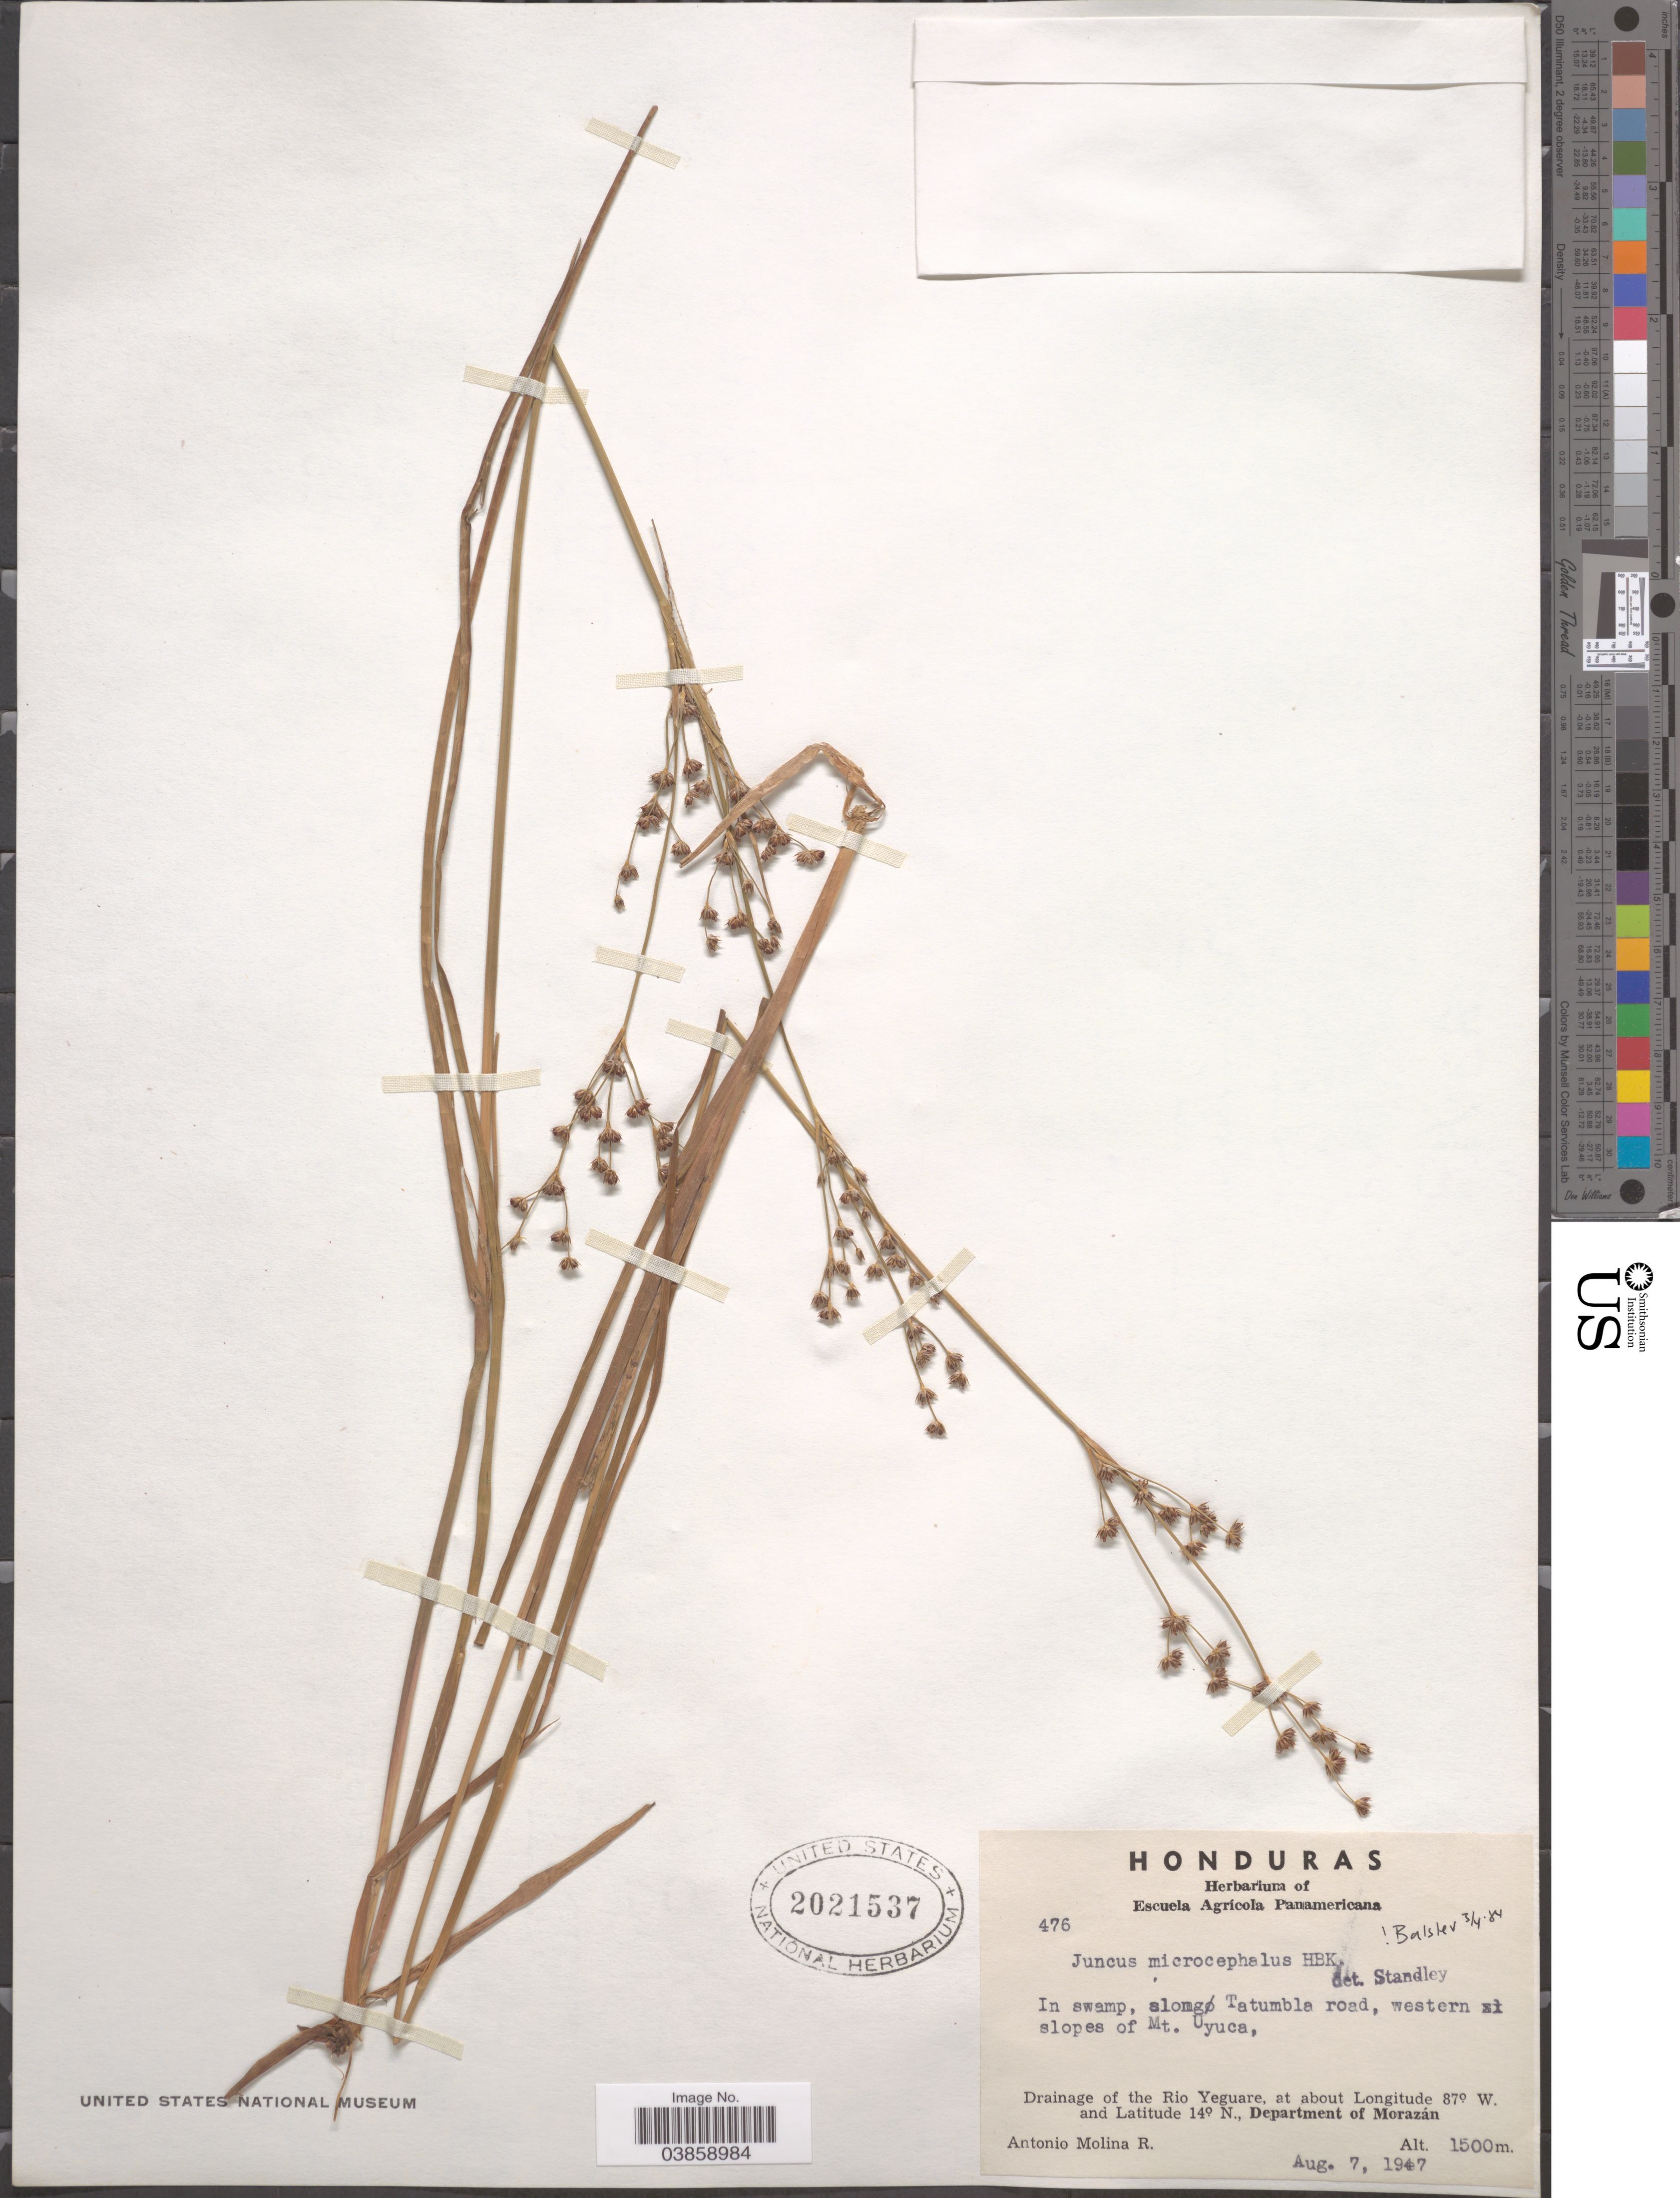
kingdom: Plantae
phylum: Tracheophyta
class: Liliopsida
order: Poales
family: Juncaceae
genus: Juncus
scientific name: Juncus microcephalus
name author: Kunth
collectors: A. Molina R.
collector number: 476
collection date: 1947-08-07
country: Honduras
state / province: Fco. Morazán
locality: Along Tatumbla road, western slopes of Mt. Uyuca, Drainage of the Rio Yeguare, Department of Morazán.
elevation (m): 1500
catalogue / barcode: US 2021537